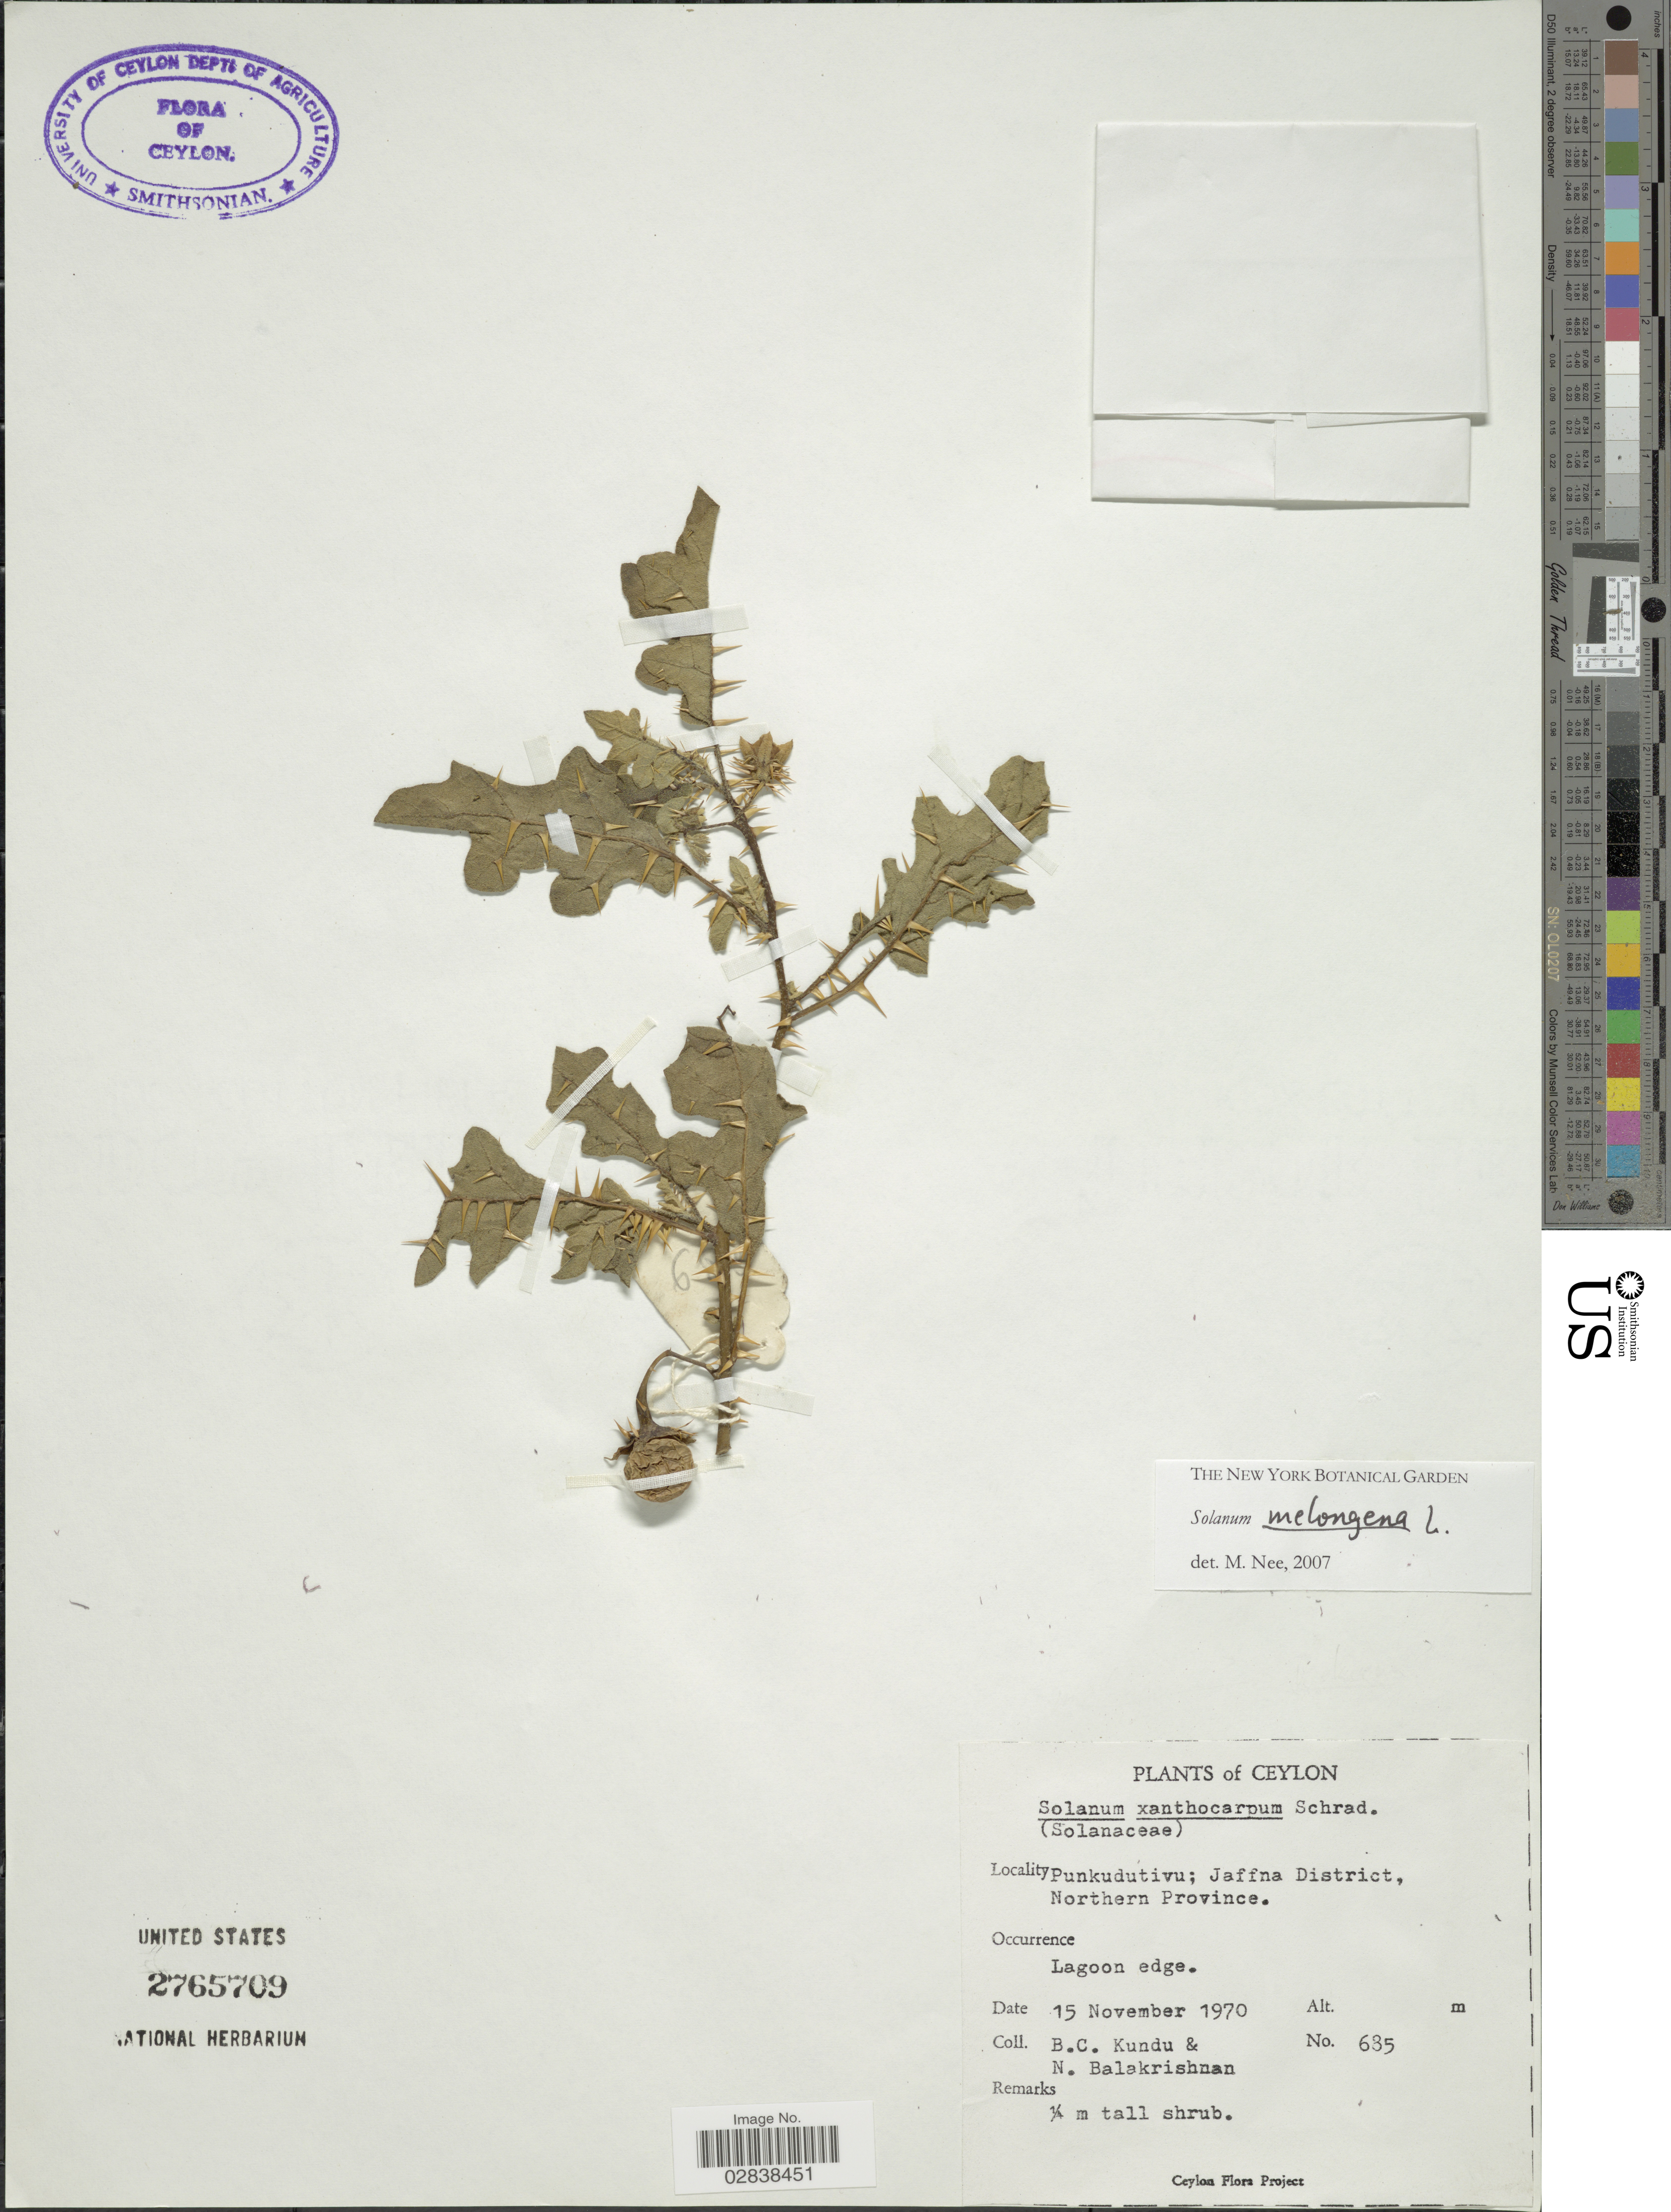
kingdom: Plantae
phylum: Tracheophyta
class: Magnoliopsida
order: Solanales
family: Solanaceae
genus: Solanum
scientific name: Solanum melongena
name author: L.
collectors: B. C. Kundu & N. Balakrishnan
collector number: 685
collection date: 1970-11-15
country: Sri Lanka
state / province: Northern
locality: Ceylon, Punkudutivu; Jaffna District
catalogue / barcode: US 2765709